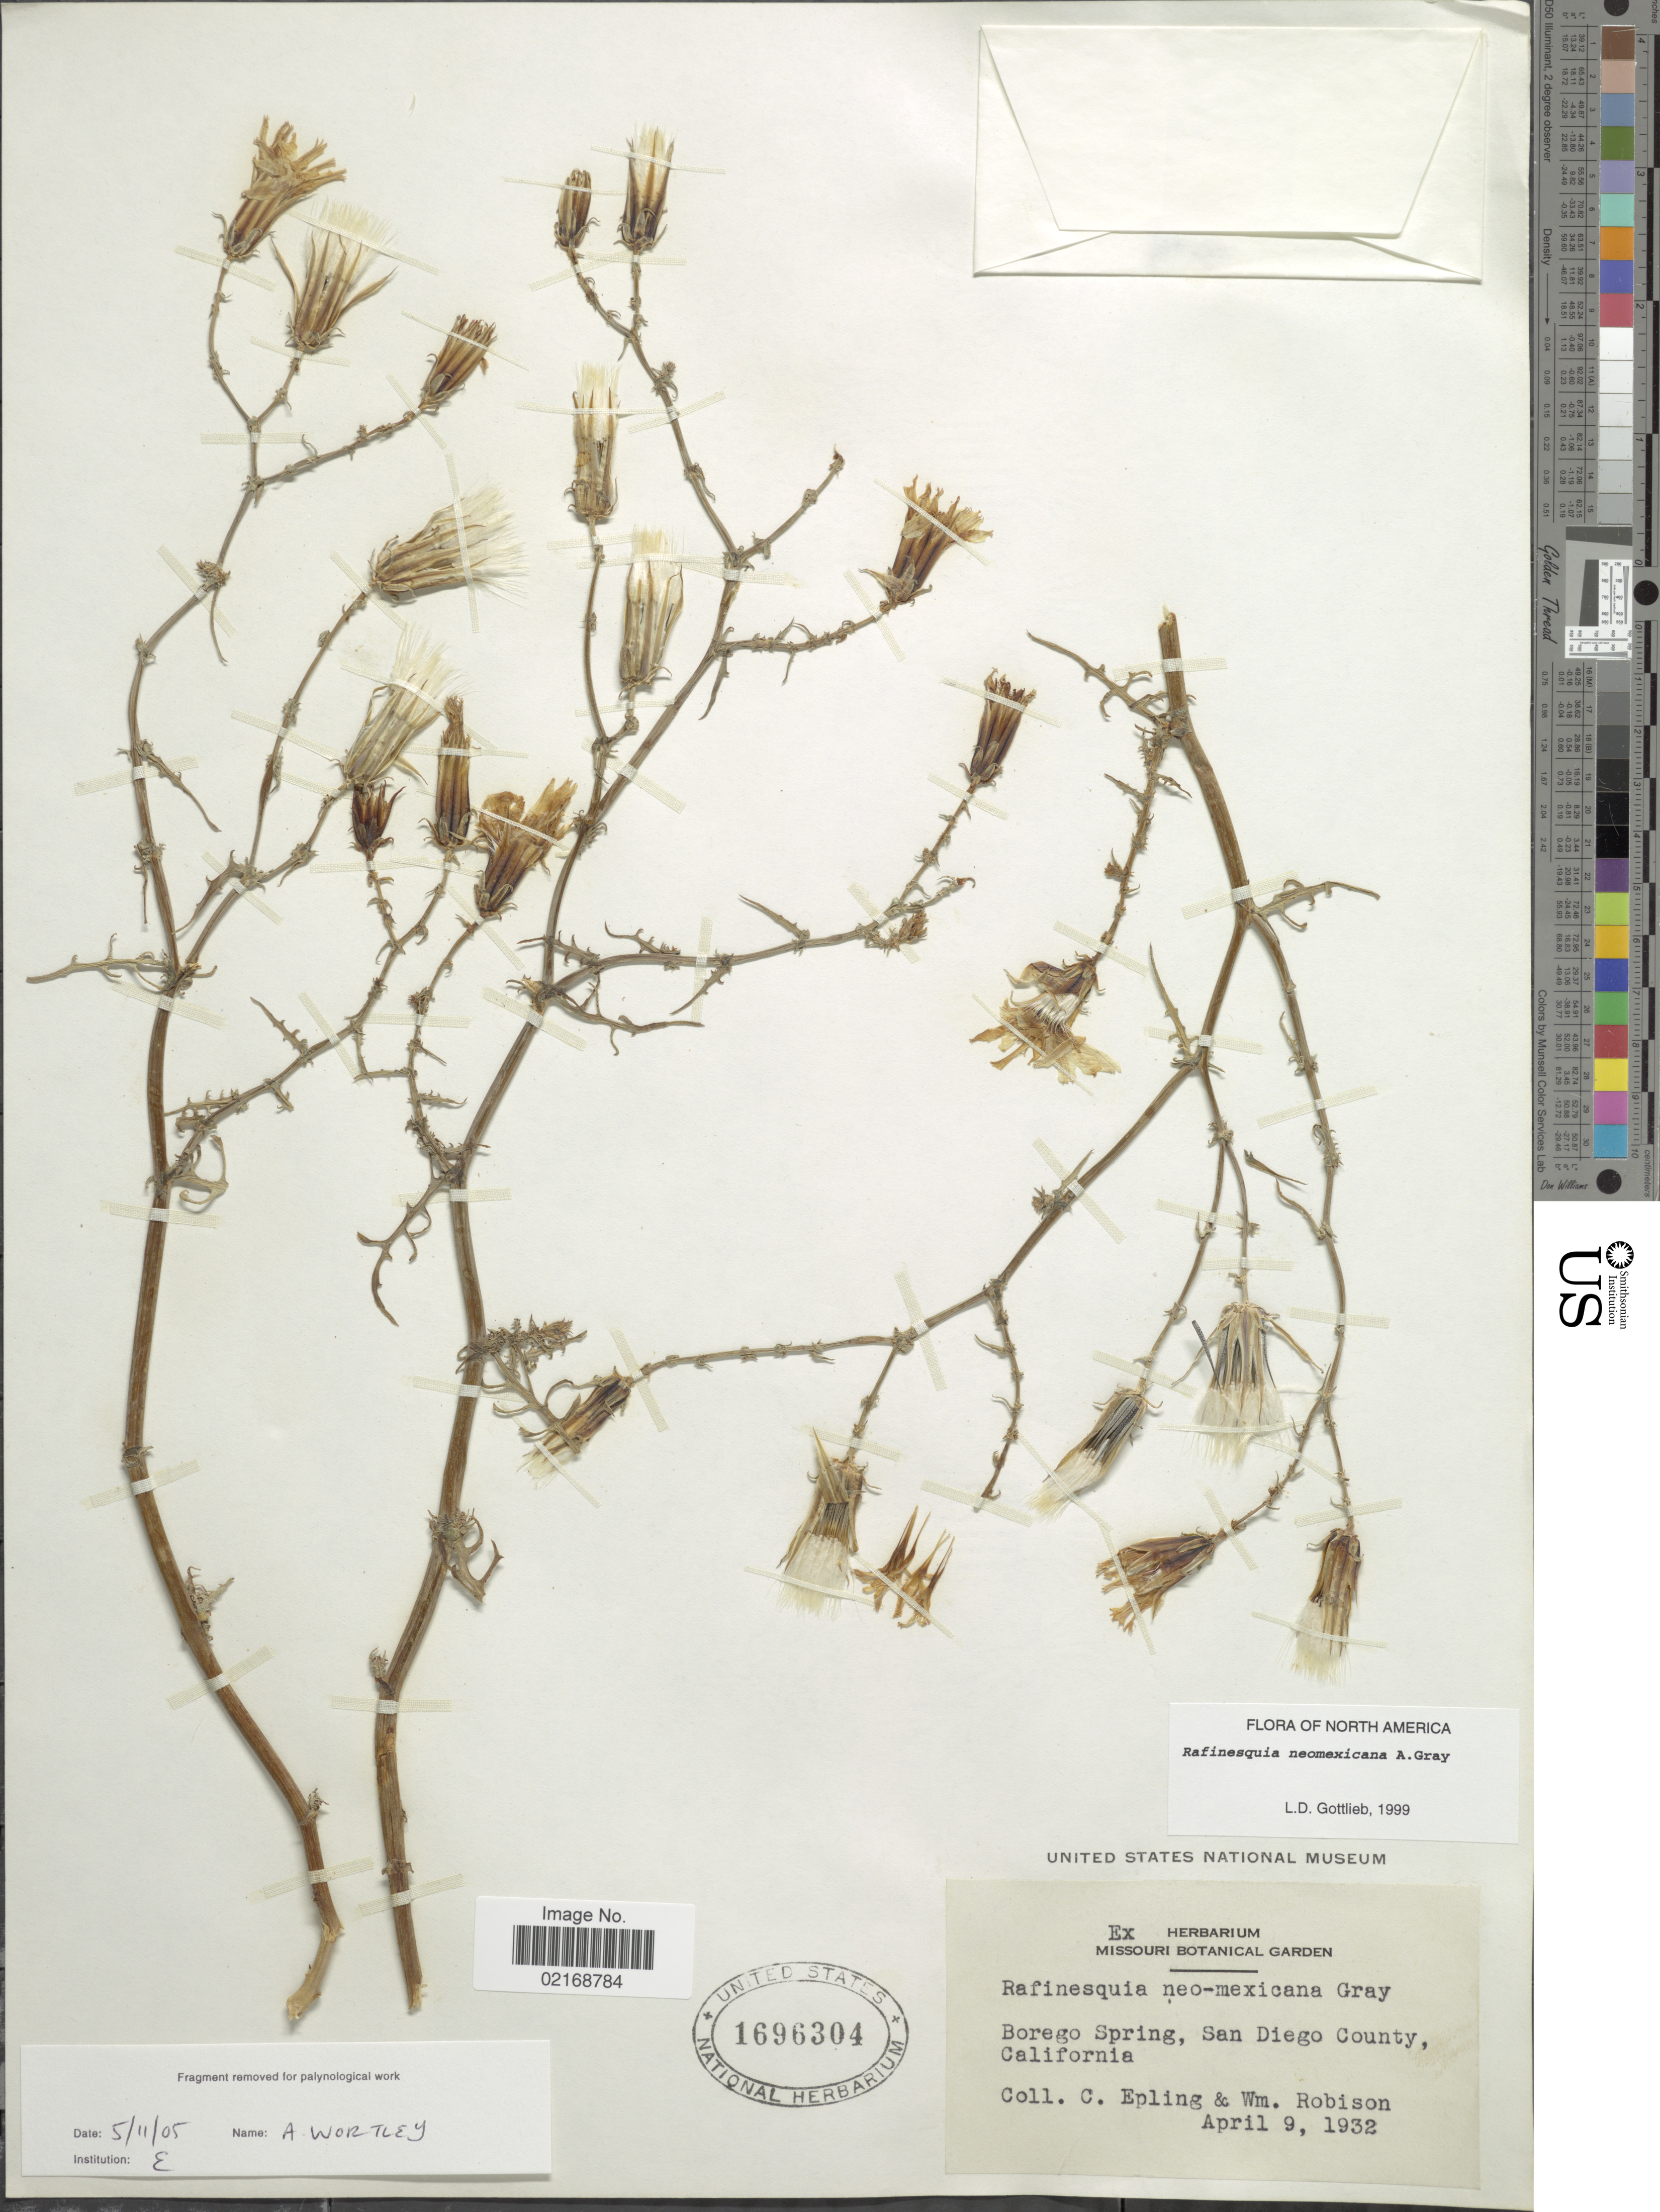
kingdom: Plantae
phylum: Tracheophyta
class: Magnoliopsida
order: Asterales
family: Asteraceae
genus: Rafinesquia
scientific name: Rafinesquia neomexicana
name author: A. Gray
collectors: C. C. Epling & W. Robison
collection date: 1932-04-09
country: United States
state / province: California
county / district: San Diego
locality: Borego Springs, San Diego County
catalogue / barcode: US 1696304